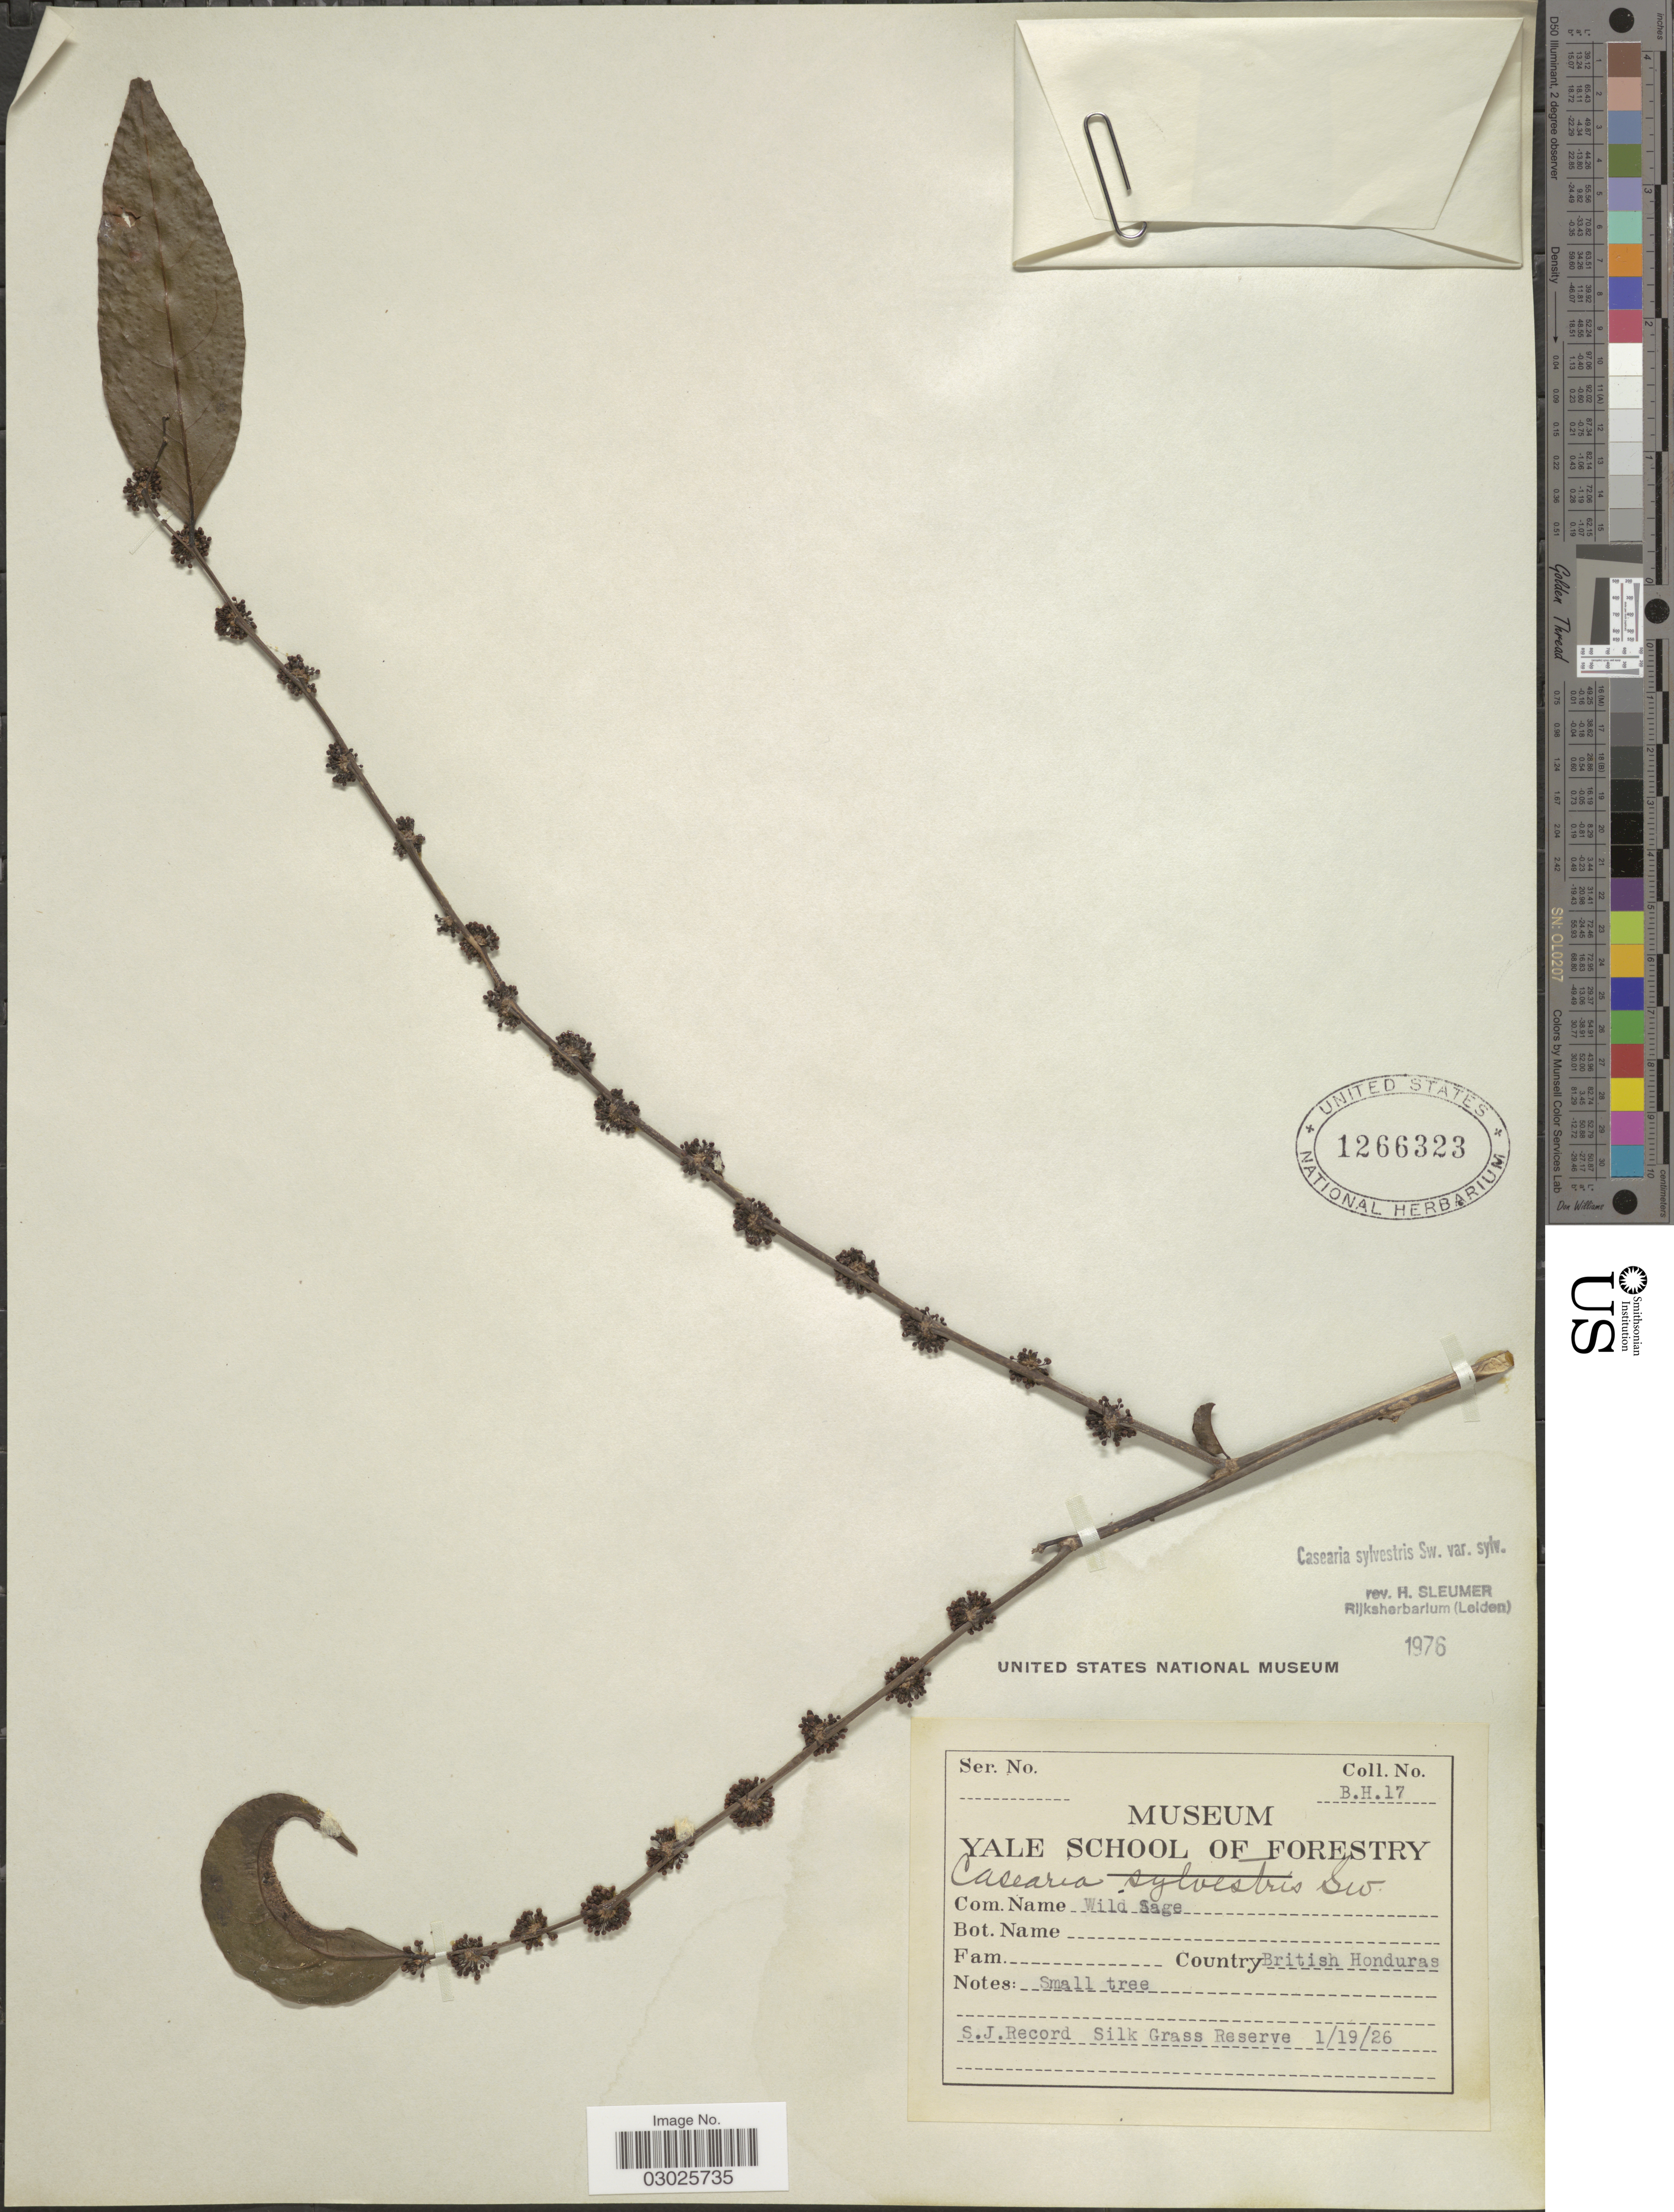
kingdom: Plantae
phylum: Tracheophyta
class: Magnoliopsida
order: Malpighiales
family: Salicaceae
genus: Casearia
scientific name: Casearia sylvestris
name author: Sw.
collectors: S. J. Record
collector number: B.H.17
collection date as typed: Transcribed d/m/y: 19/1/26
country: Belize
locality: British Honduras. Silk Grass Reserve.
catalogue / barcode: US 1266323